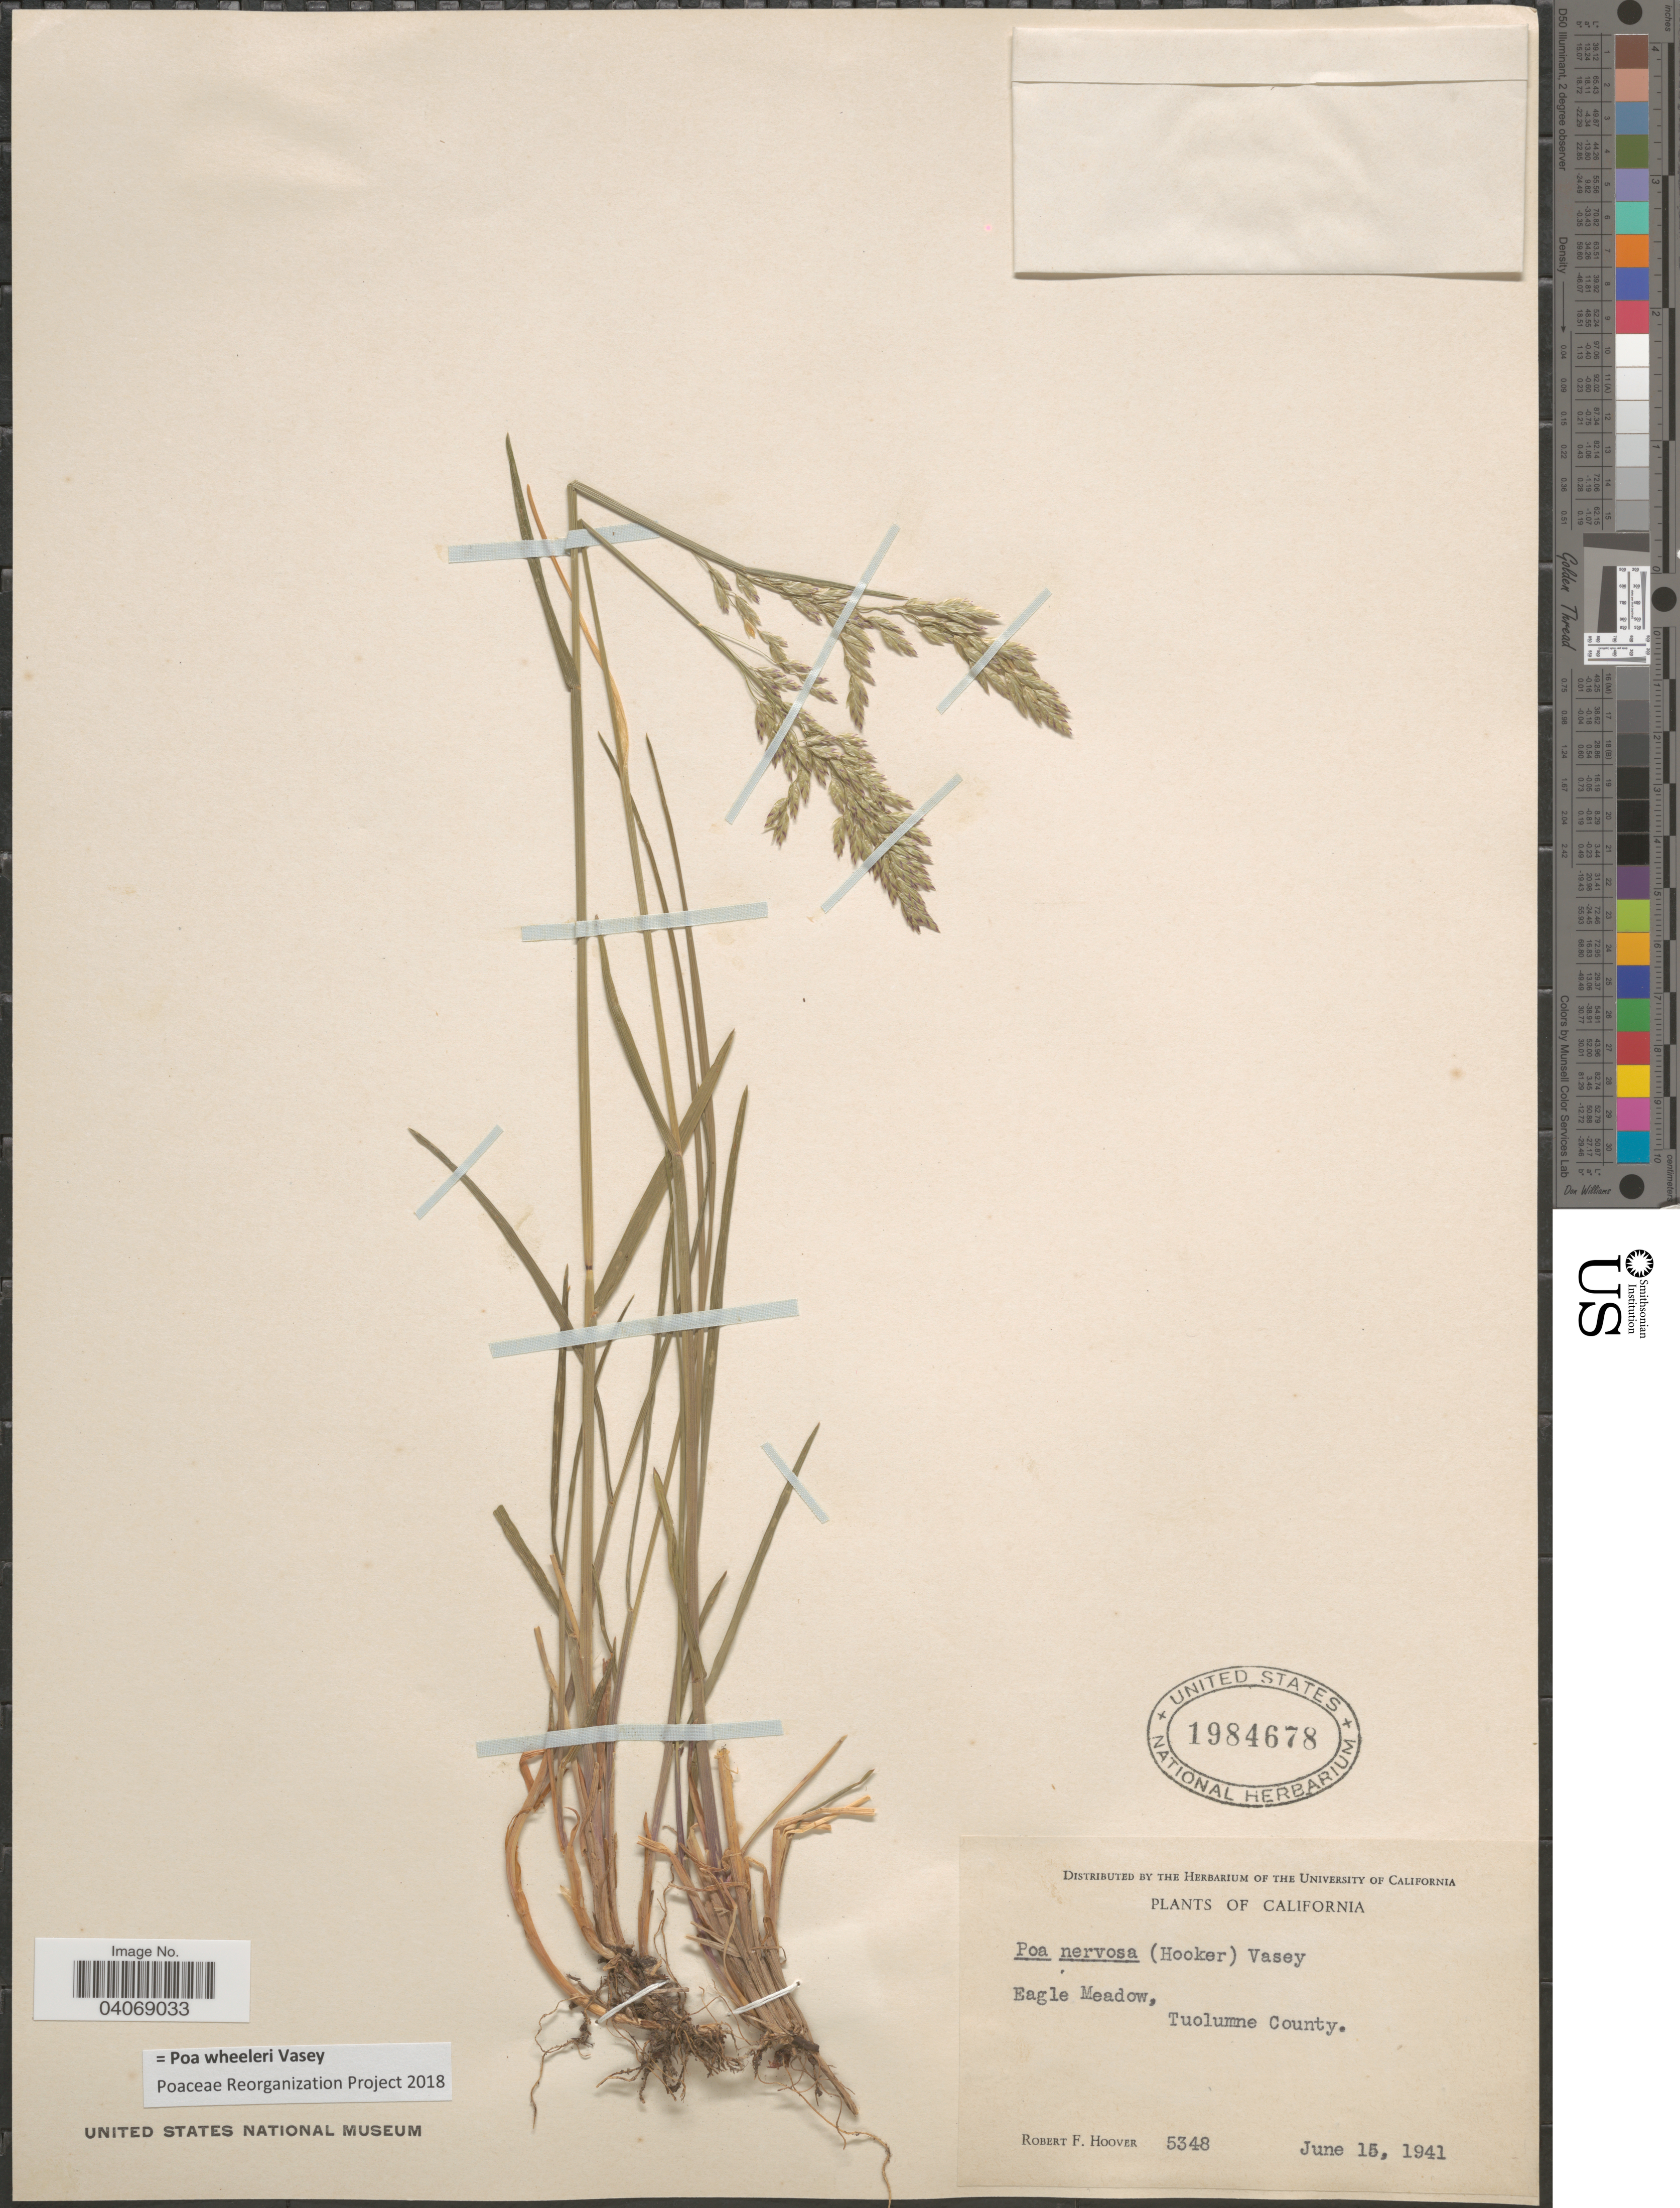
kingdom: Plantae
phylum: Tracheophyta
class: Liliopsida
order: Poales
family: Poaceae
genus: Poa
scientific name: Poa wheeleri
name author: Vasey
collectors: R. F. Hoover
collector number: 5348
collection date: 1941-06-15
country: United States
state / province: California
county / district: Tuolumne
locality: Eagle Meadow, Tuolumne County.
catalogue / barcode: US 1984678